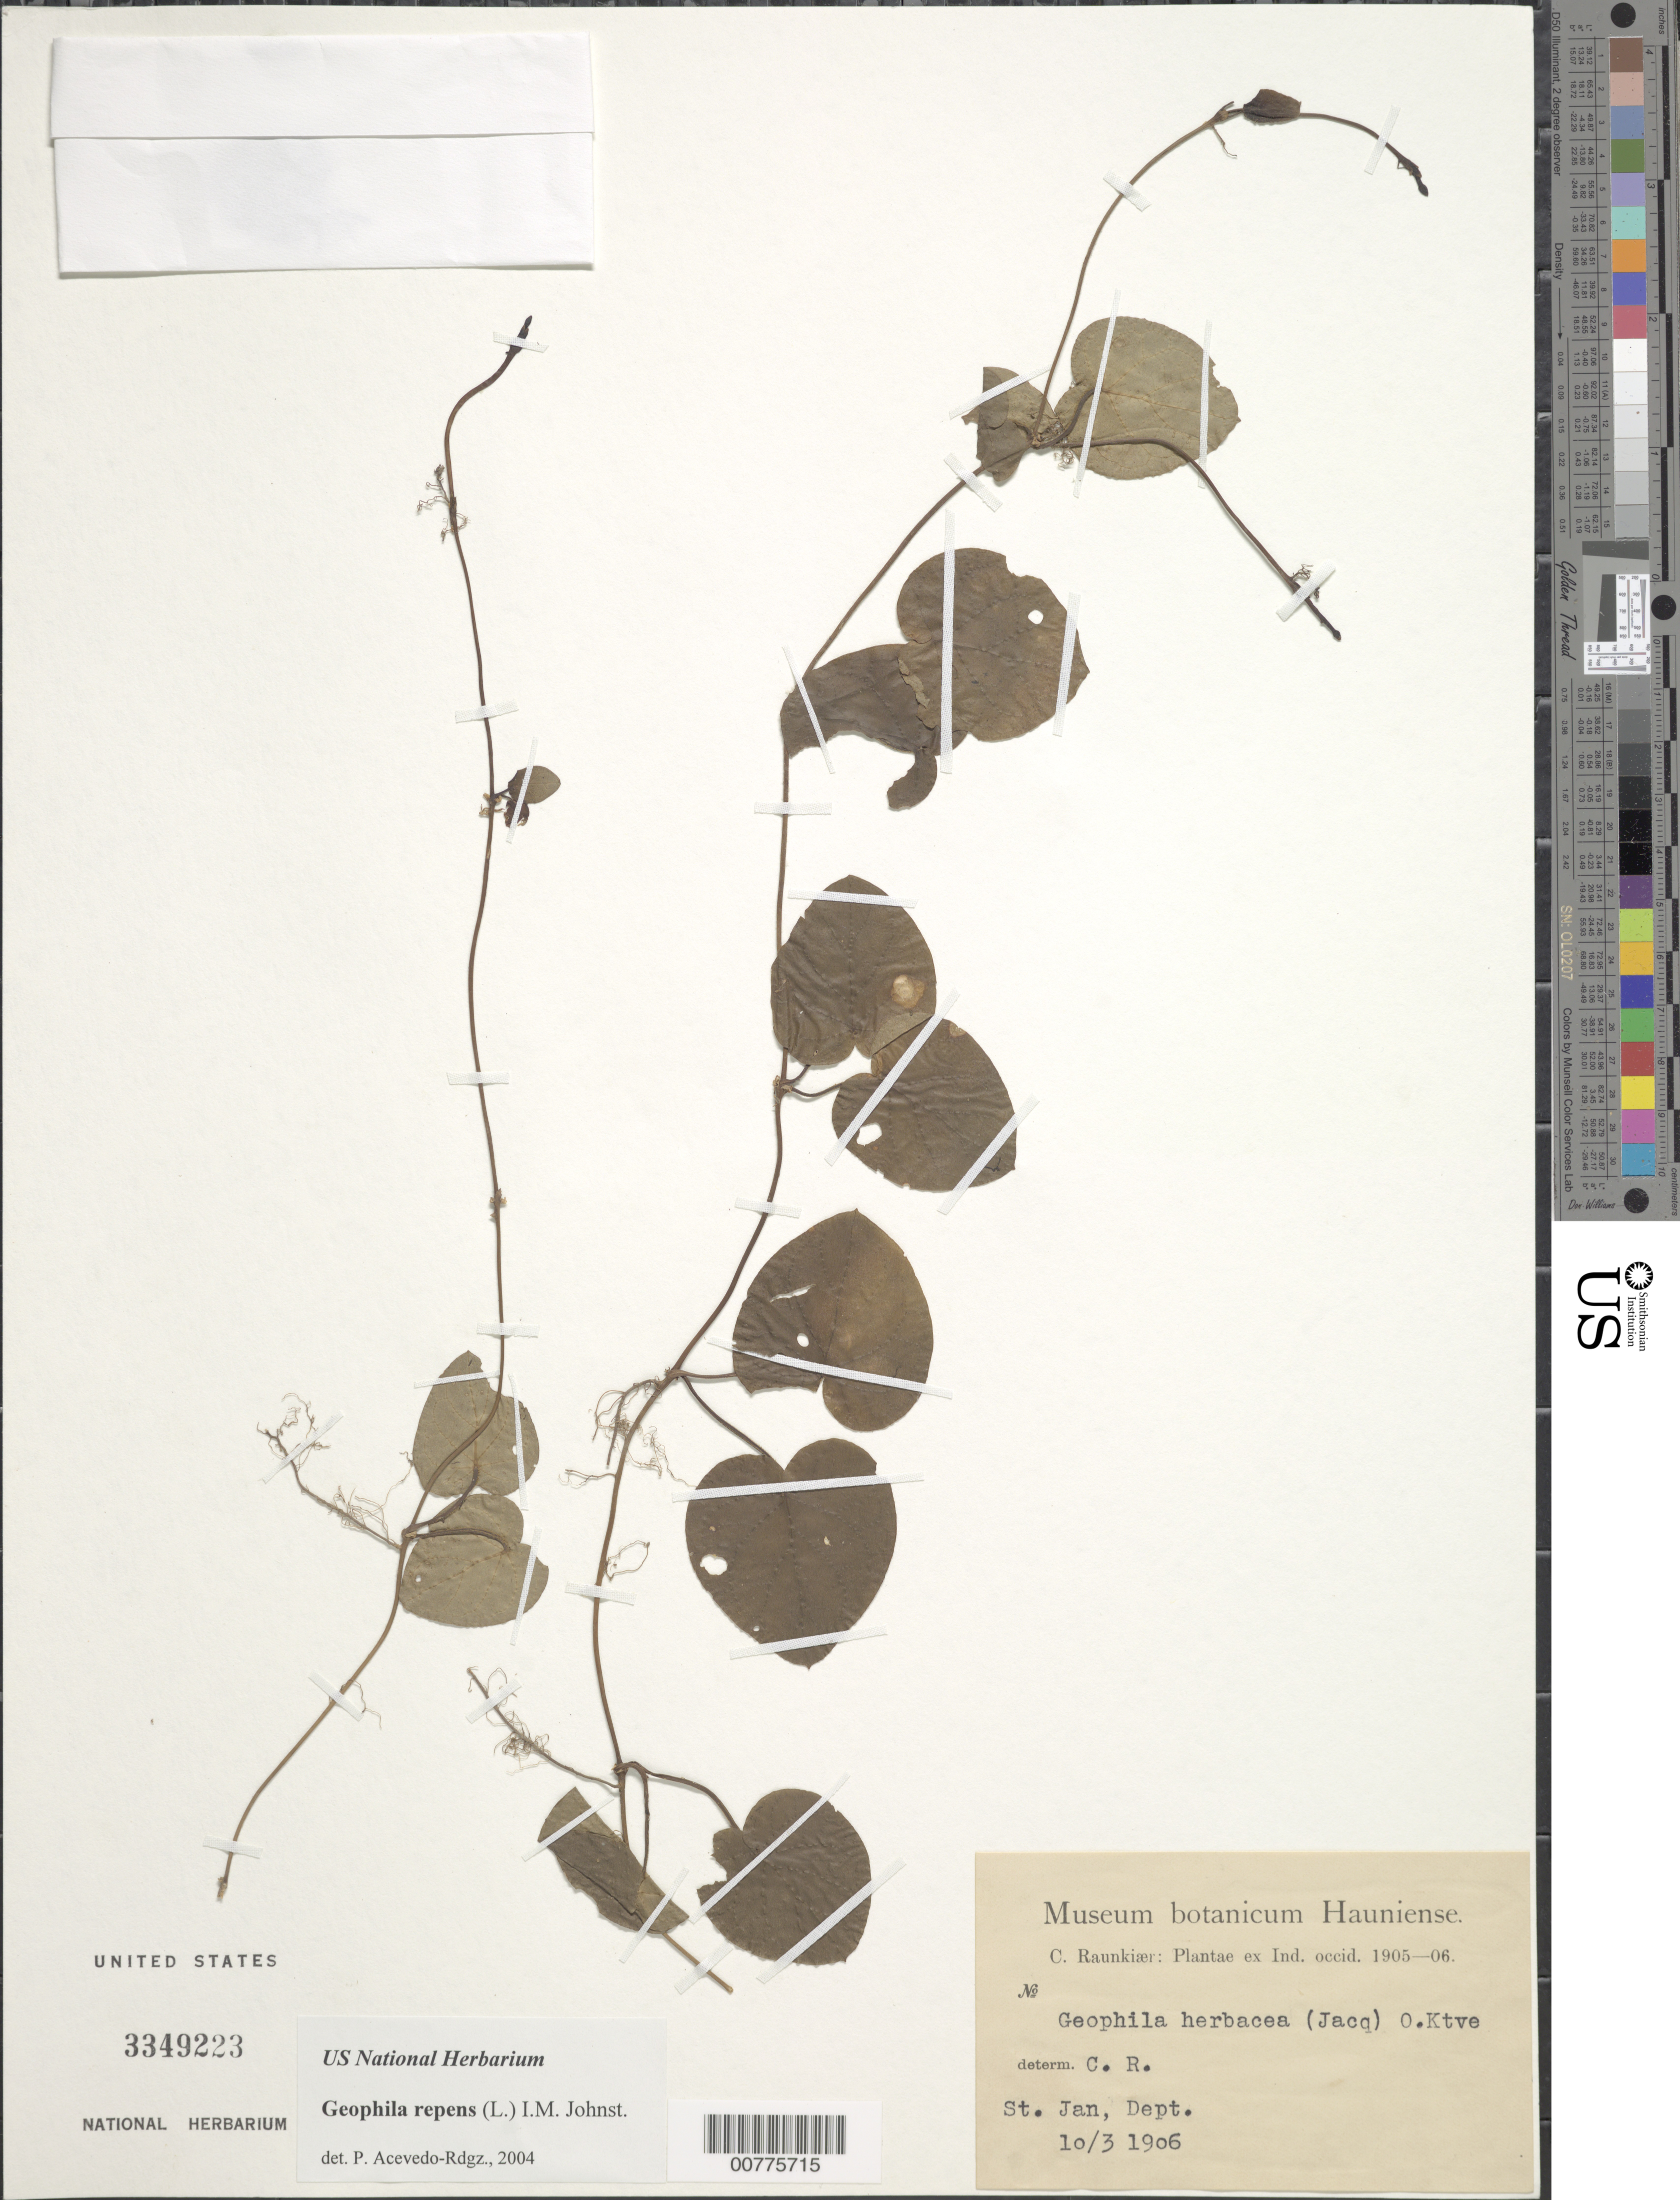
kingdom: Plantae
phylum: Tracheophyta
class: Magnoliopsida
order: Gentianales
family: Rubiaceae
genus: Geophila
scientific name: Geophila repens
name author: (L.) I.M. Johnst.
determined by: Acevedo-Rodríguez, P., (BOT), Smithsonian Institution - National Museum of Natural History (UNITED STATES)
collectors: C. Raunkiær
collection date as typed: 10 Mar 1906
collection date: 1906-03-10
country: U.S. Virgin Islands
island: St. John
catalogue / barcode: US 3349223